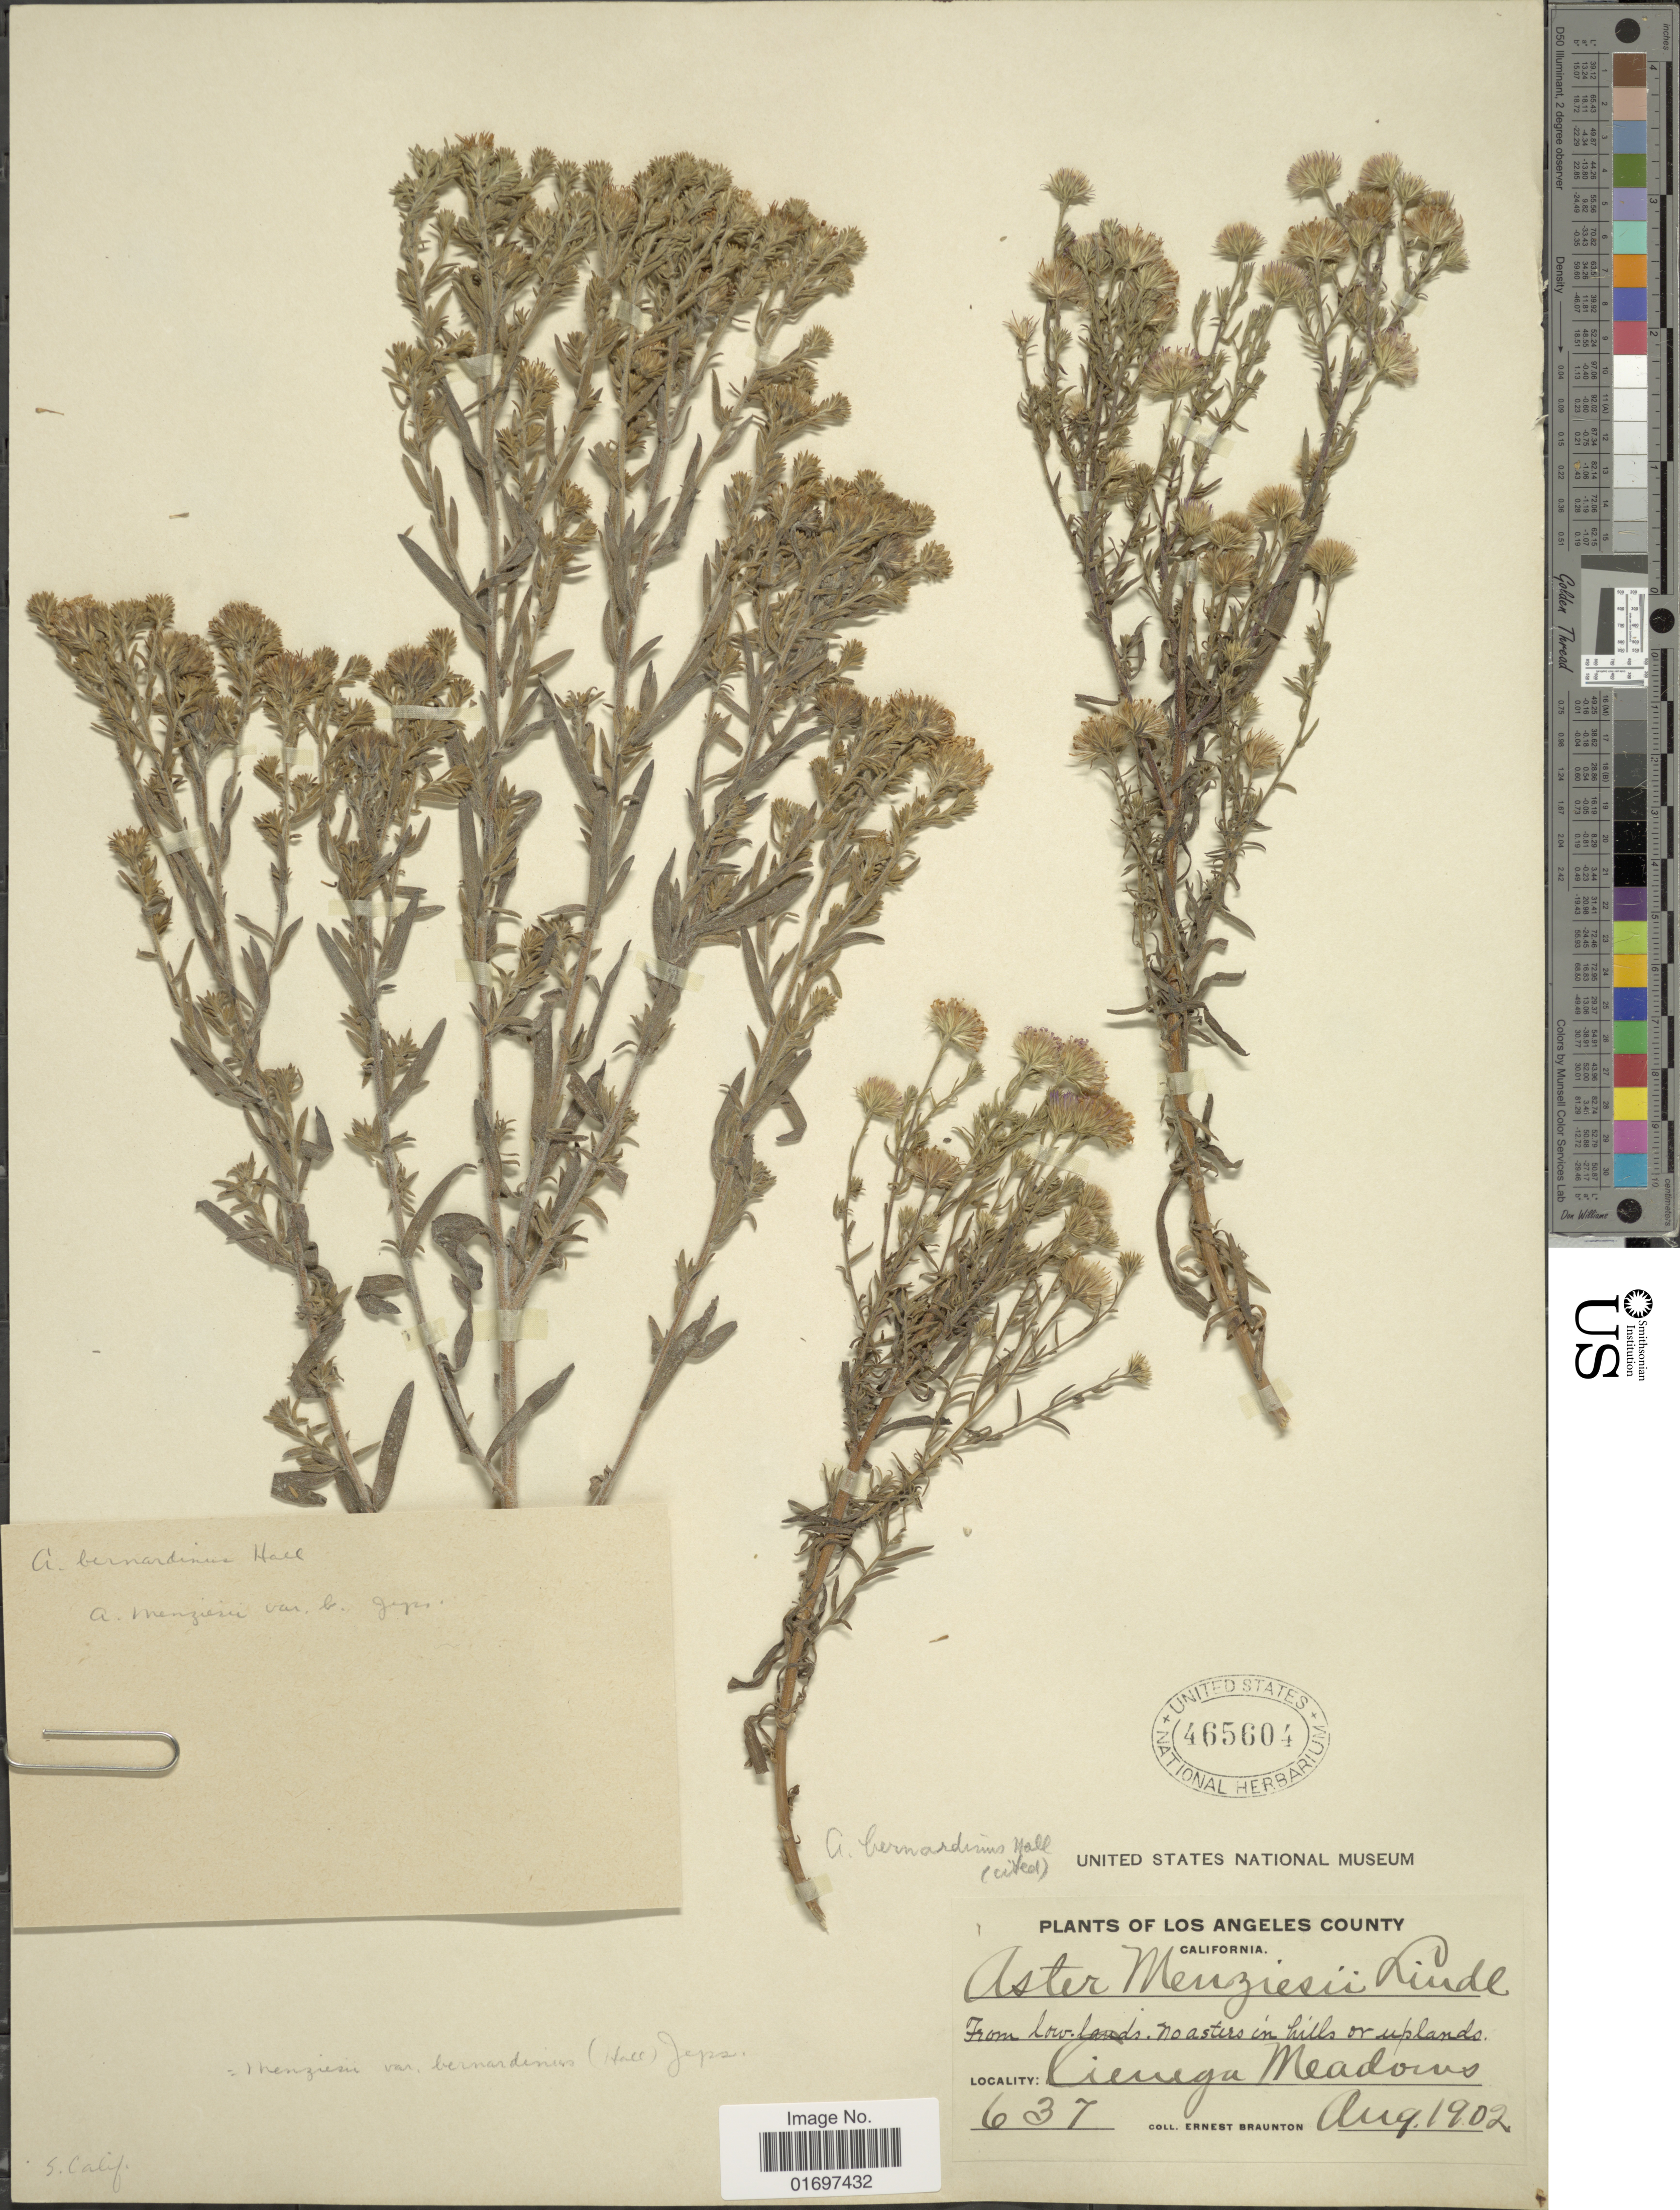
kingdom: Plantae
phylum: Tracheophyta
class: Magnoliopsida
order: Asterales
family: Asteraceae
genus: Symphyotrichum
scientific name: Symphyotrichum defoliatum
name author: (Parish) G.L. Nesom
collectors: E. Braunton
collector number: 637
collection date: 1902-08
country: United States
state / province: California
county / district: Los Angeles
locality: Los Angeles County. Cienega Meadows.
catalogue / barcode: US 465604